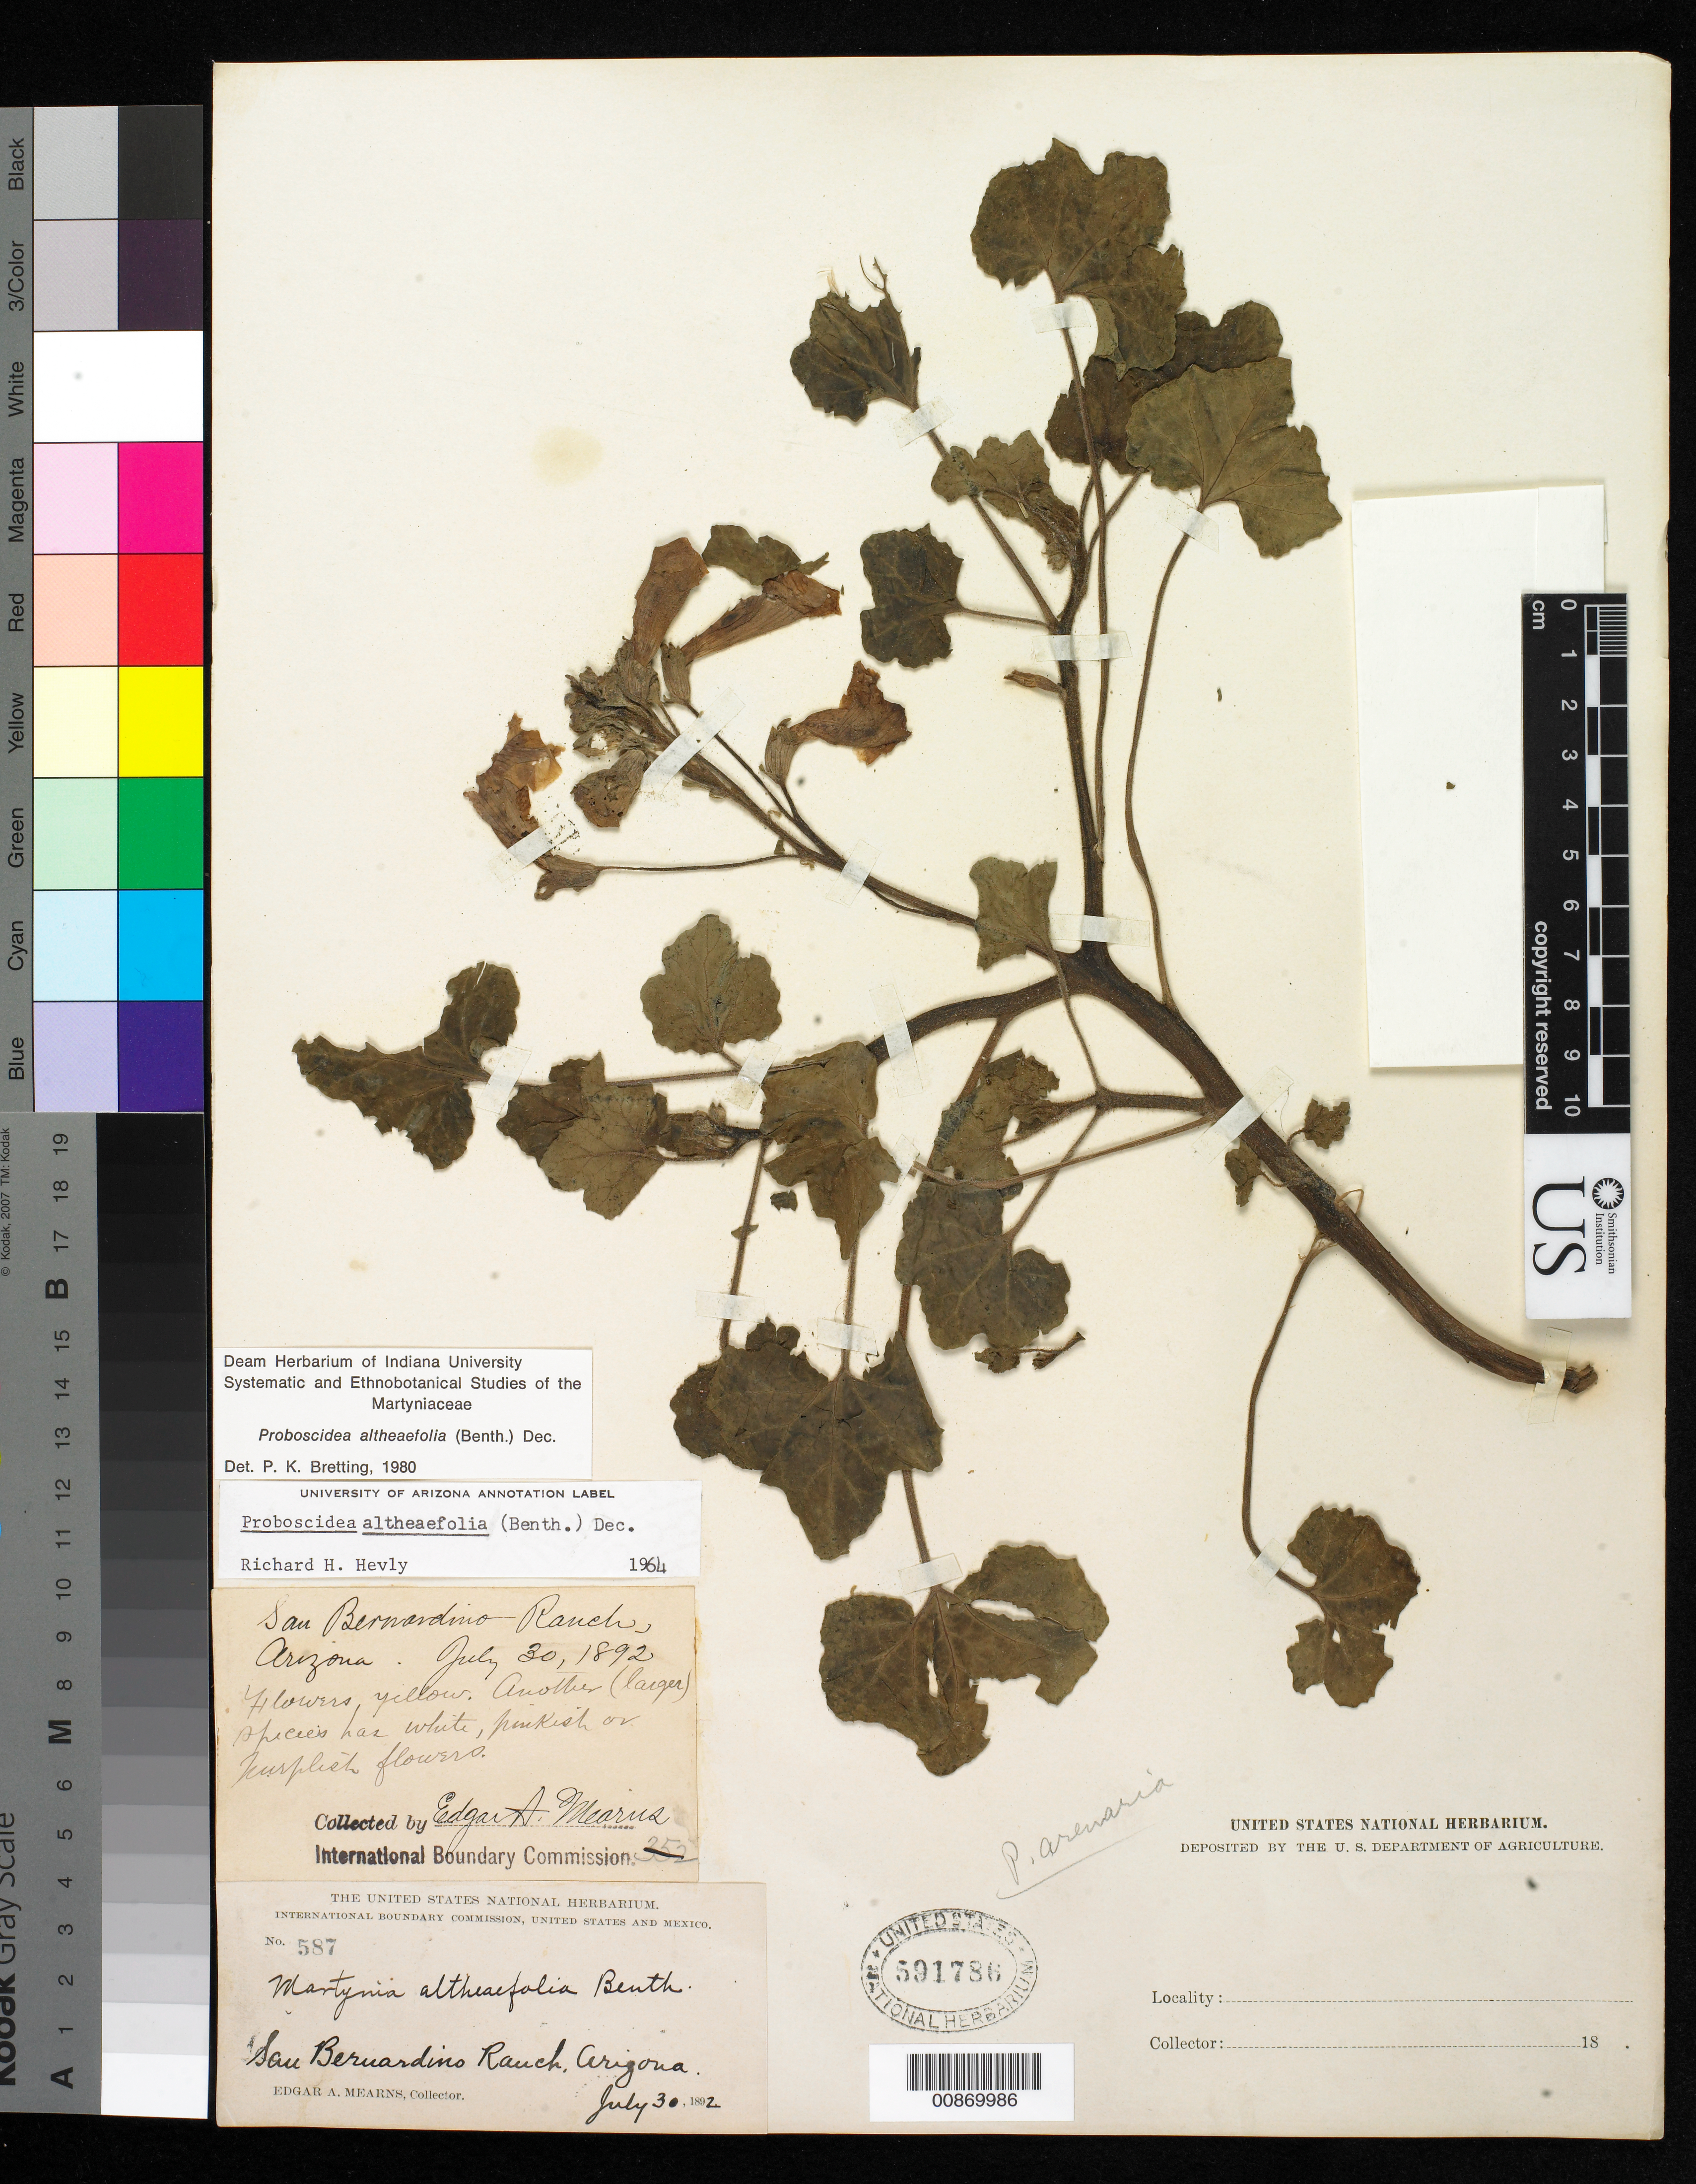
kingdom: Plantae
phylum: Tracheophyta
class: Magnoliopsida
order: Lamiales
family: Martyniaceae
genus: Proboscidea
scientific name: Proboscidea althaeifolia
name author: (Benth.) Decne.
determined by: Bretting, Peter K.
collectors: E. A. Mearns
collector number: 587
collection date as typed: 30 Jul 1892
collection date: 1892-07-30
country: United States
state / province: Arizona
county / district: Cochise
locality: San Bernardino Ranch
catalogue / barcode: US 591786